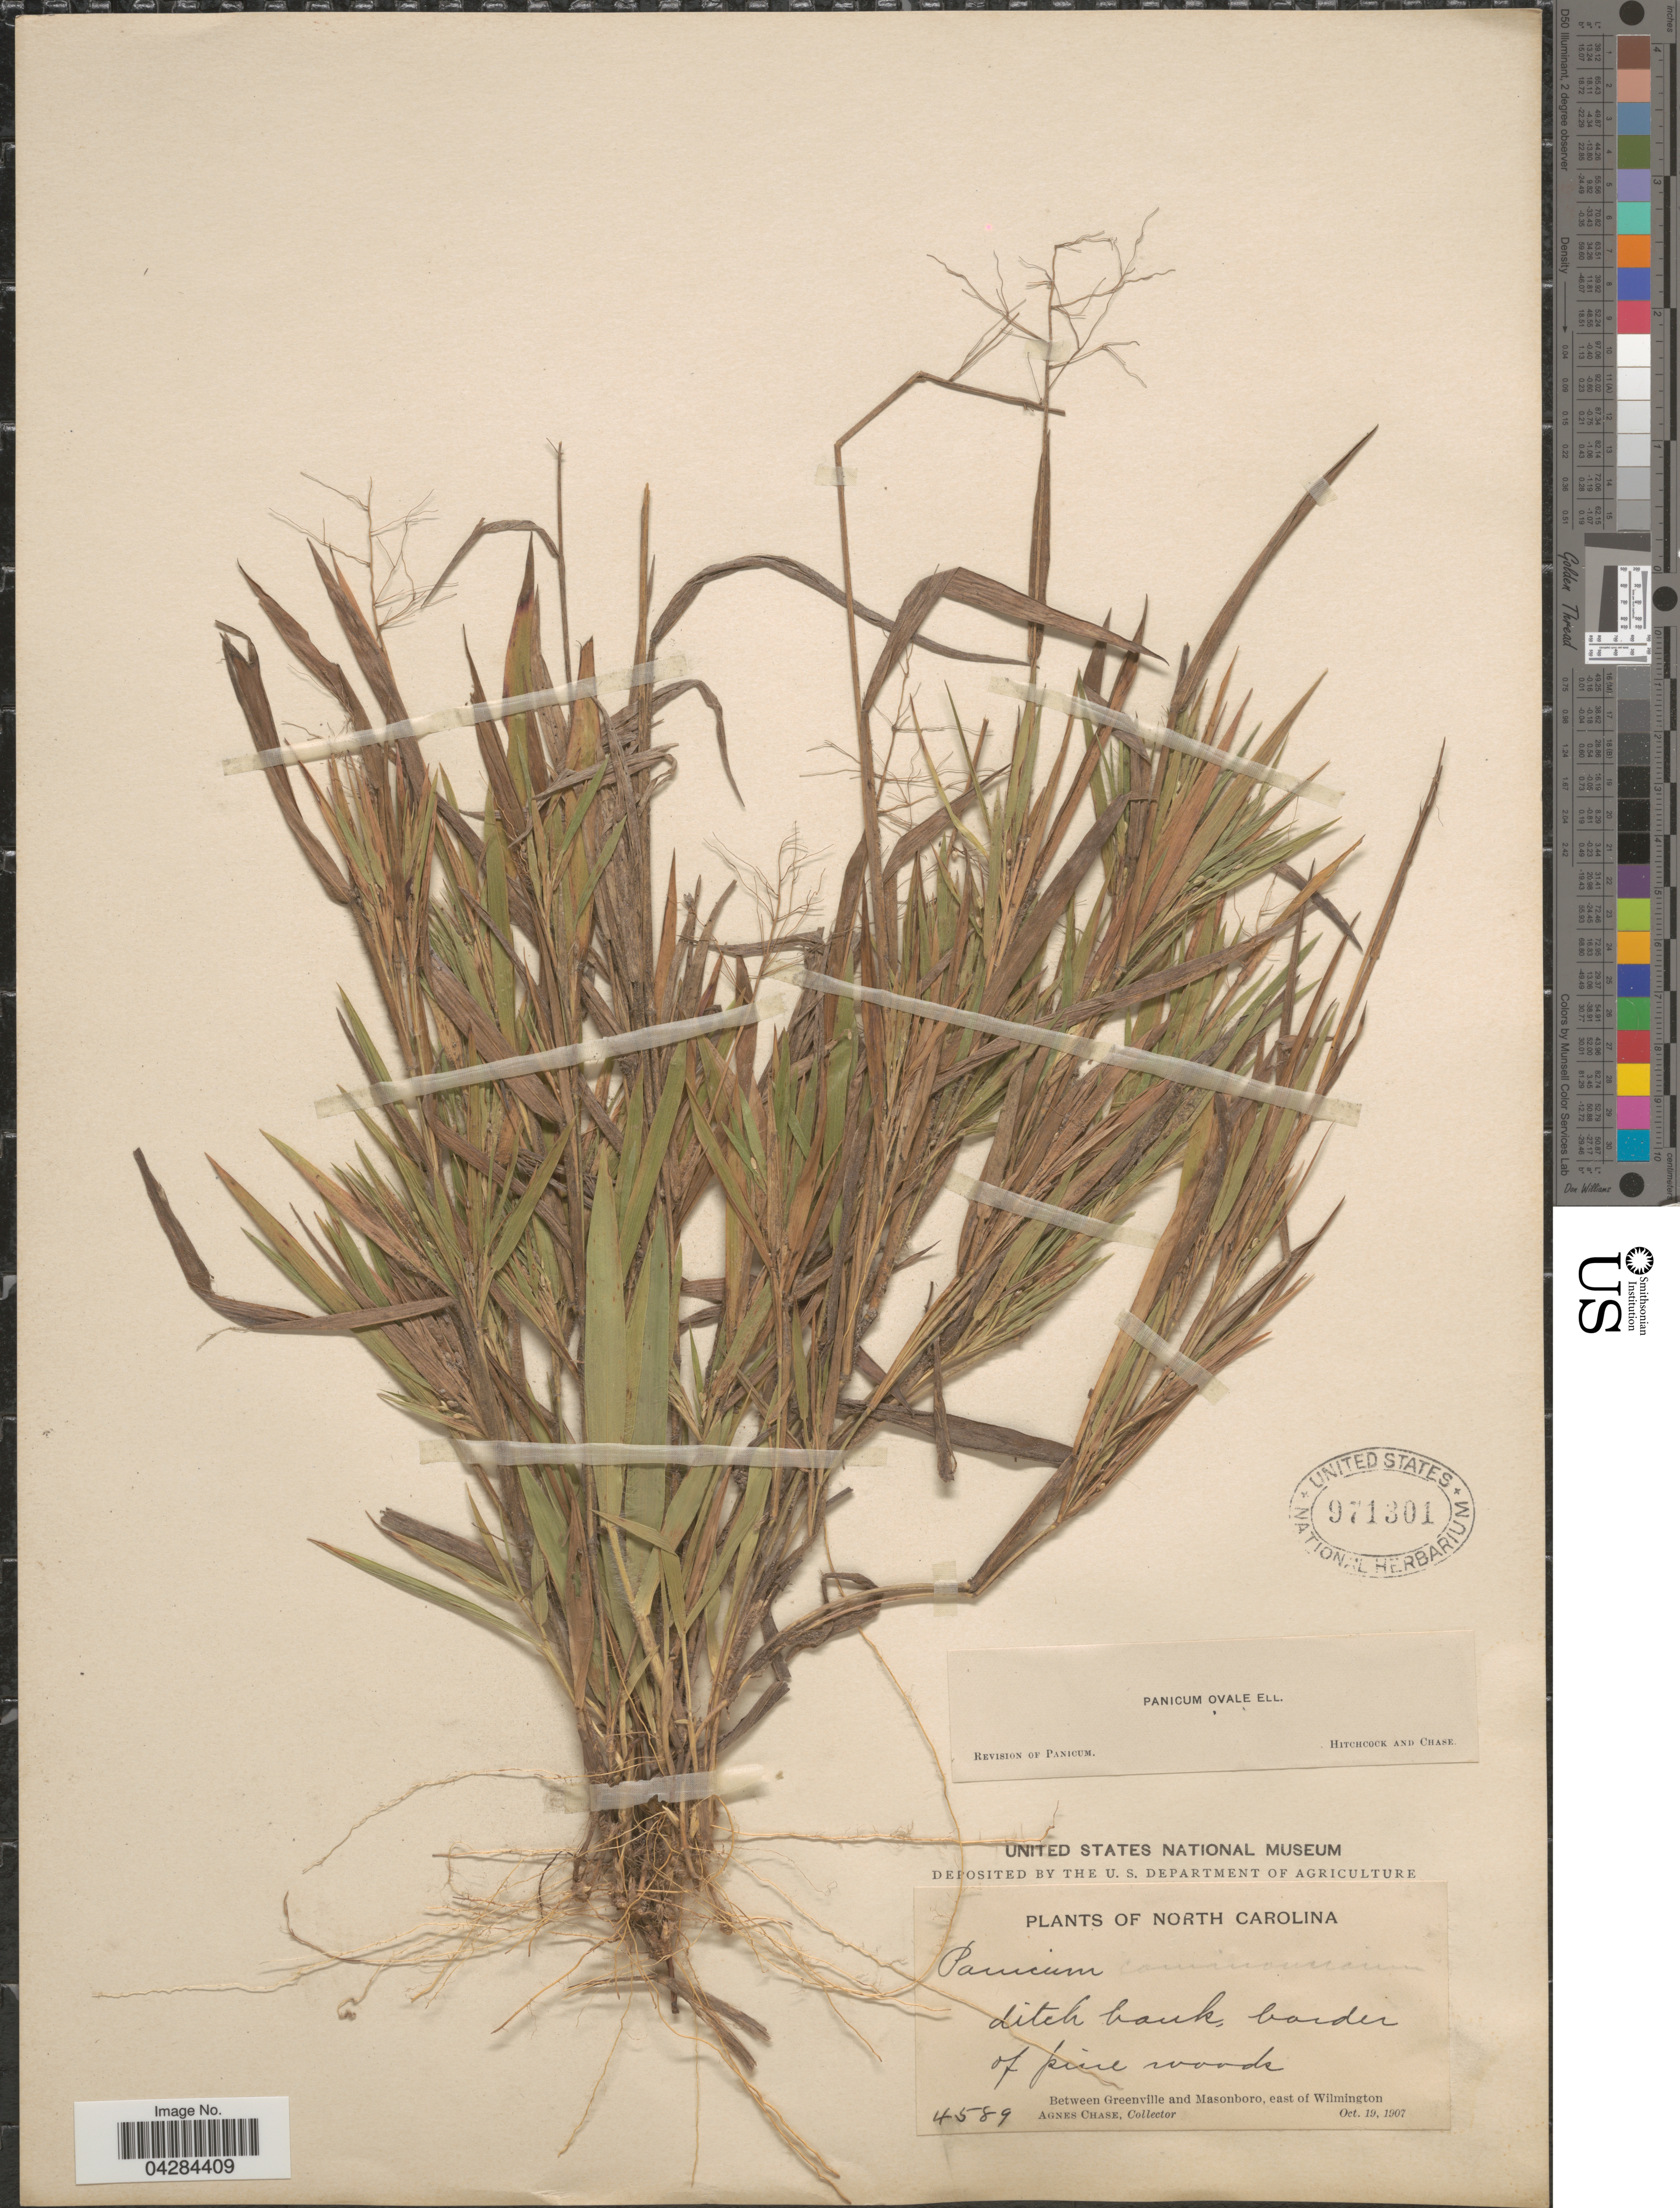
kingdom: Plantae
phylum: Tracheophyta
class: Liliopsida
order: Poales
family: Poaceae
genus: Dichanthelium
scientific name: Dichanthelium ovale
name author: (Elliott) Gould & C.A. Clark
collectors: A. Chase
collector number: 4589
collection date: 1907-10-19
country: United States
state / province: North Carolina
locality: Ditch bank, border of pine woods. Between Greenville and Masonboro, east of Wilmington.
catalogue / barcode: US 971301